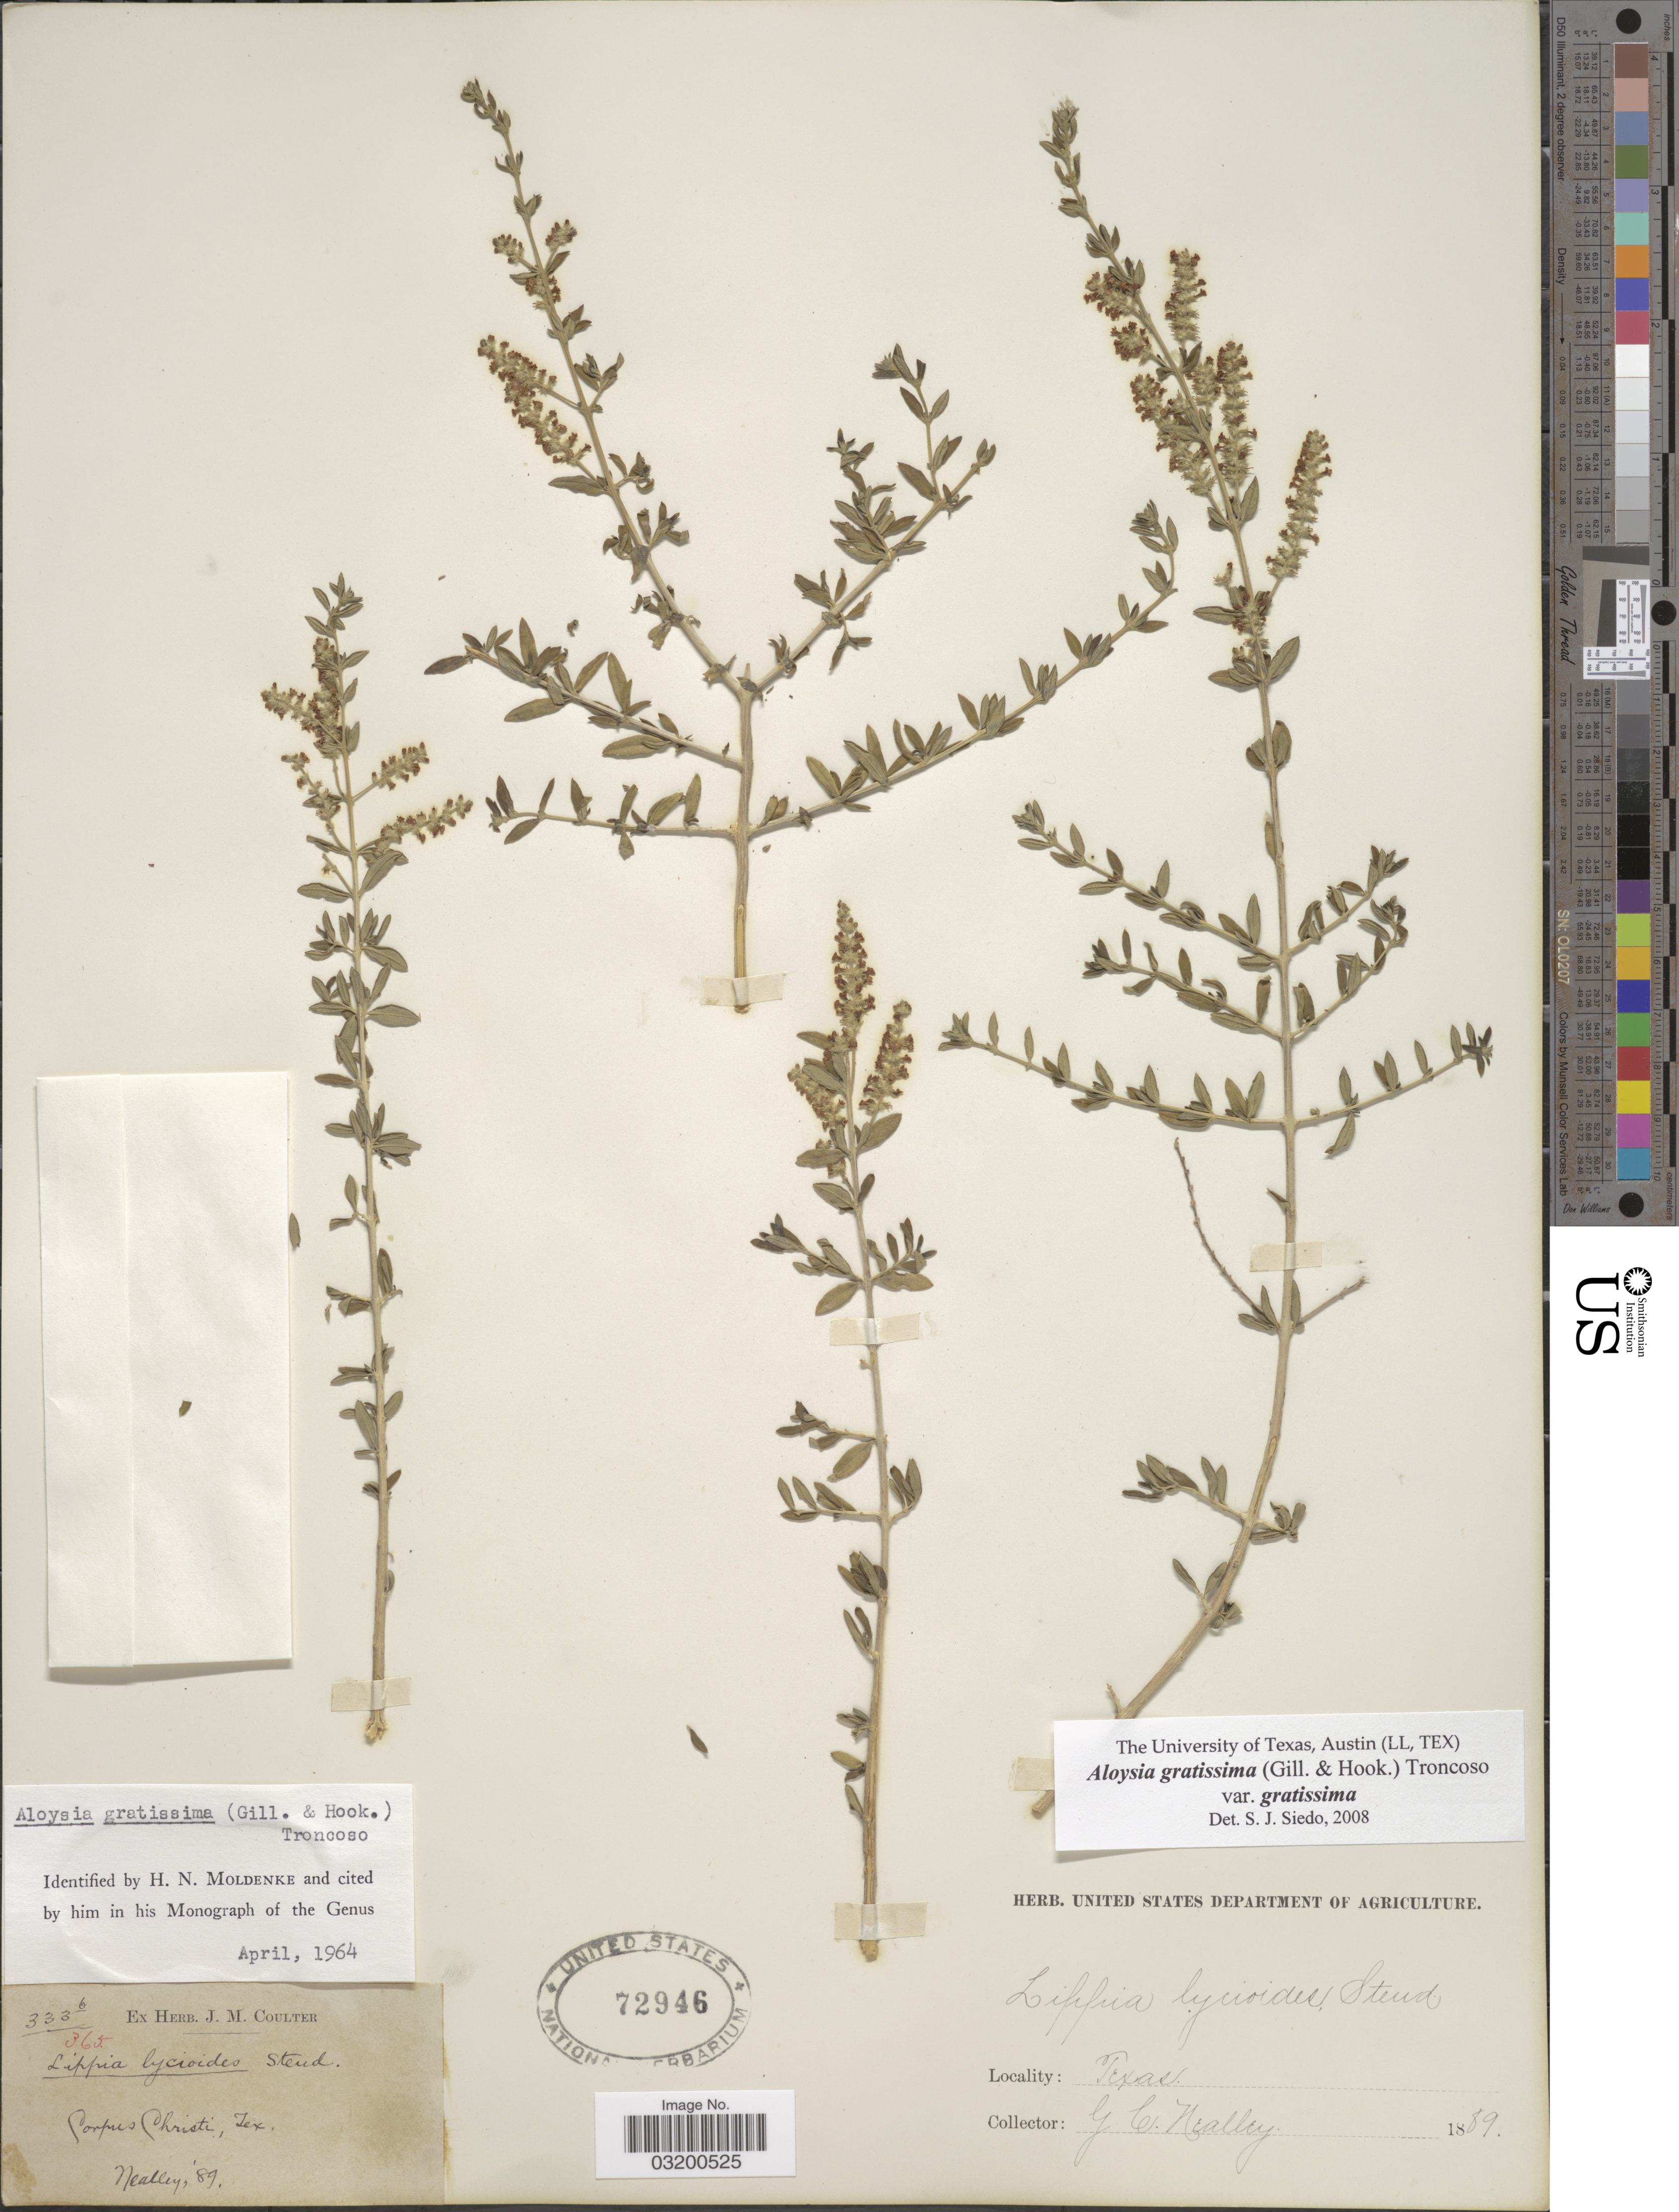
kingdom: Plantae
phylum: Tracheophyta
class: Magnoliopsida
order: Lamiales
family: Verbenaceae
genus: Aloysia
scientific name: Aloysia gratissima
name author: (Gillies & Hook.) Tronc.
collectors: G. C. Nealley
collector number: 333b/365*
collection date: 1889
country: United States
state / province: Texas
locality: Corpus Christi.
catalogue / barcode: US 72946